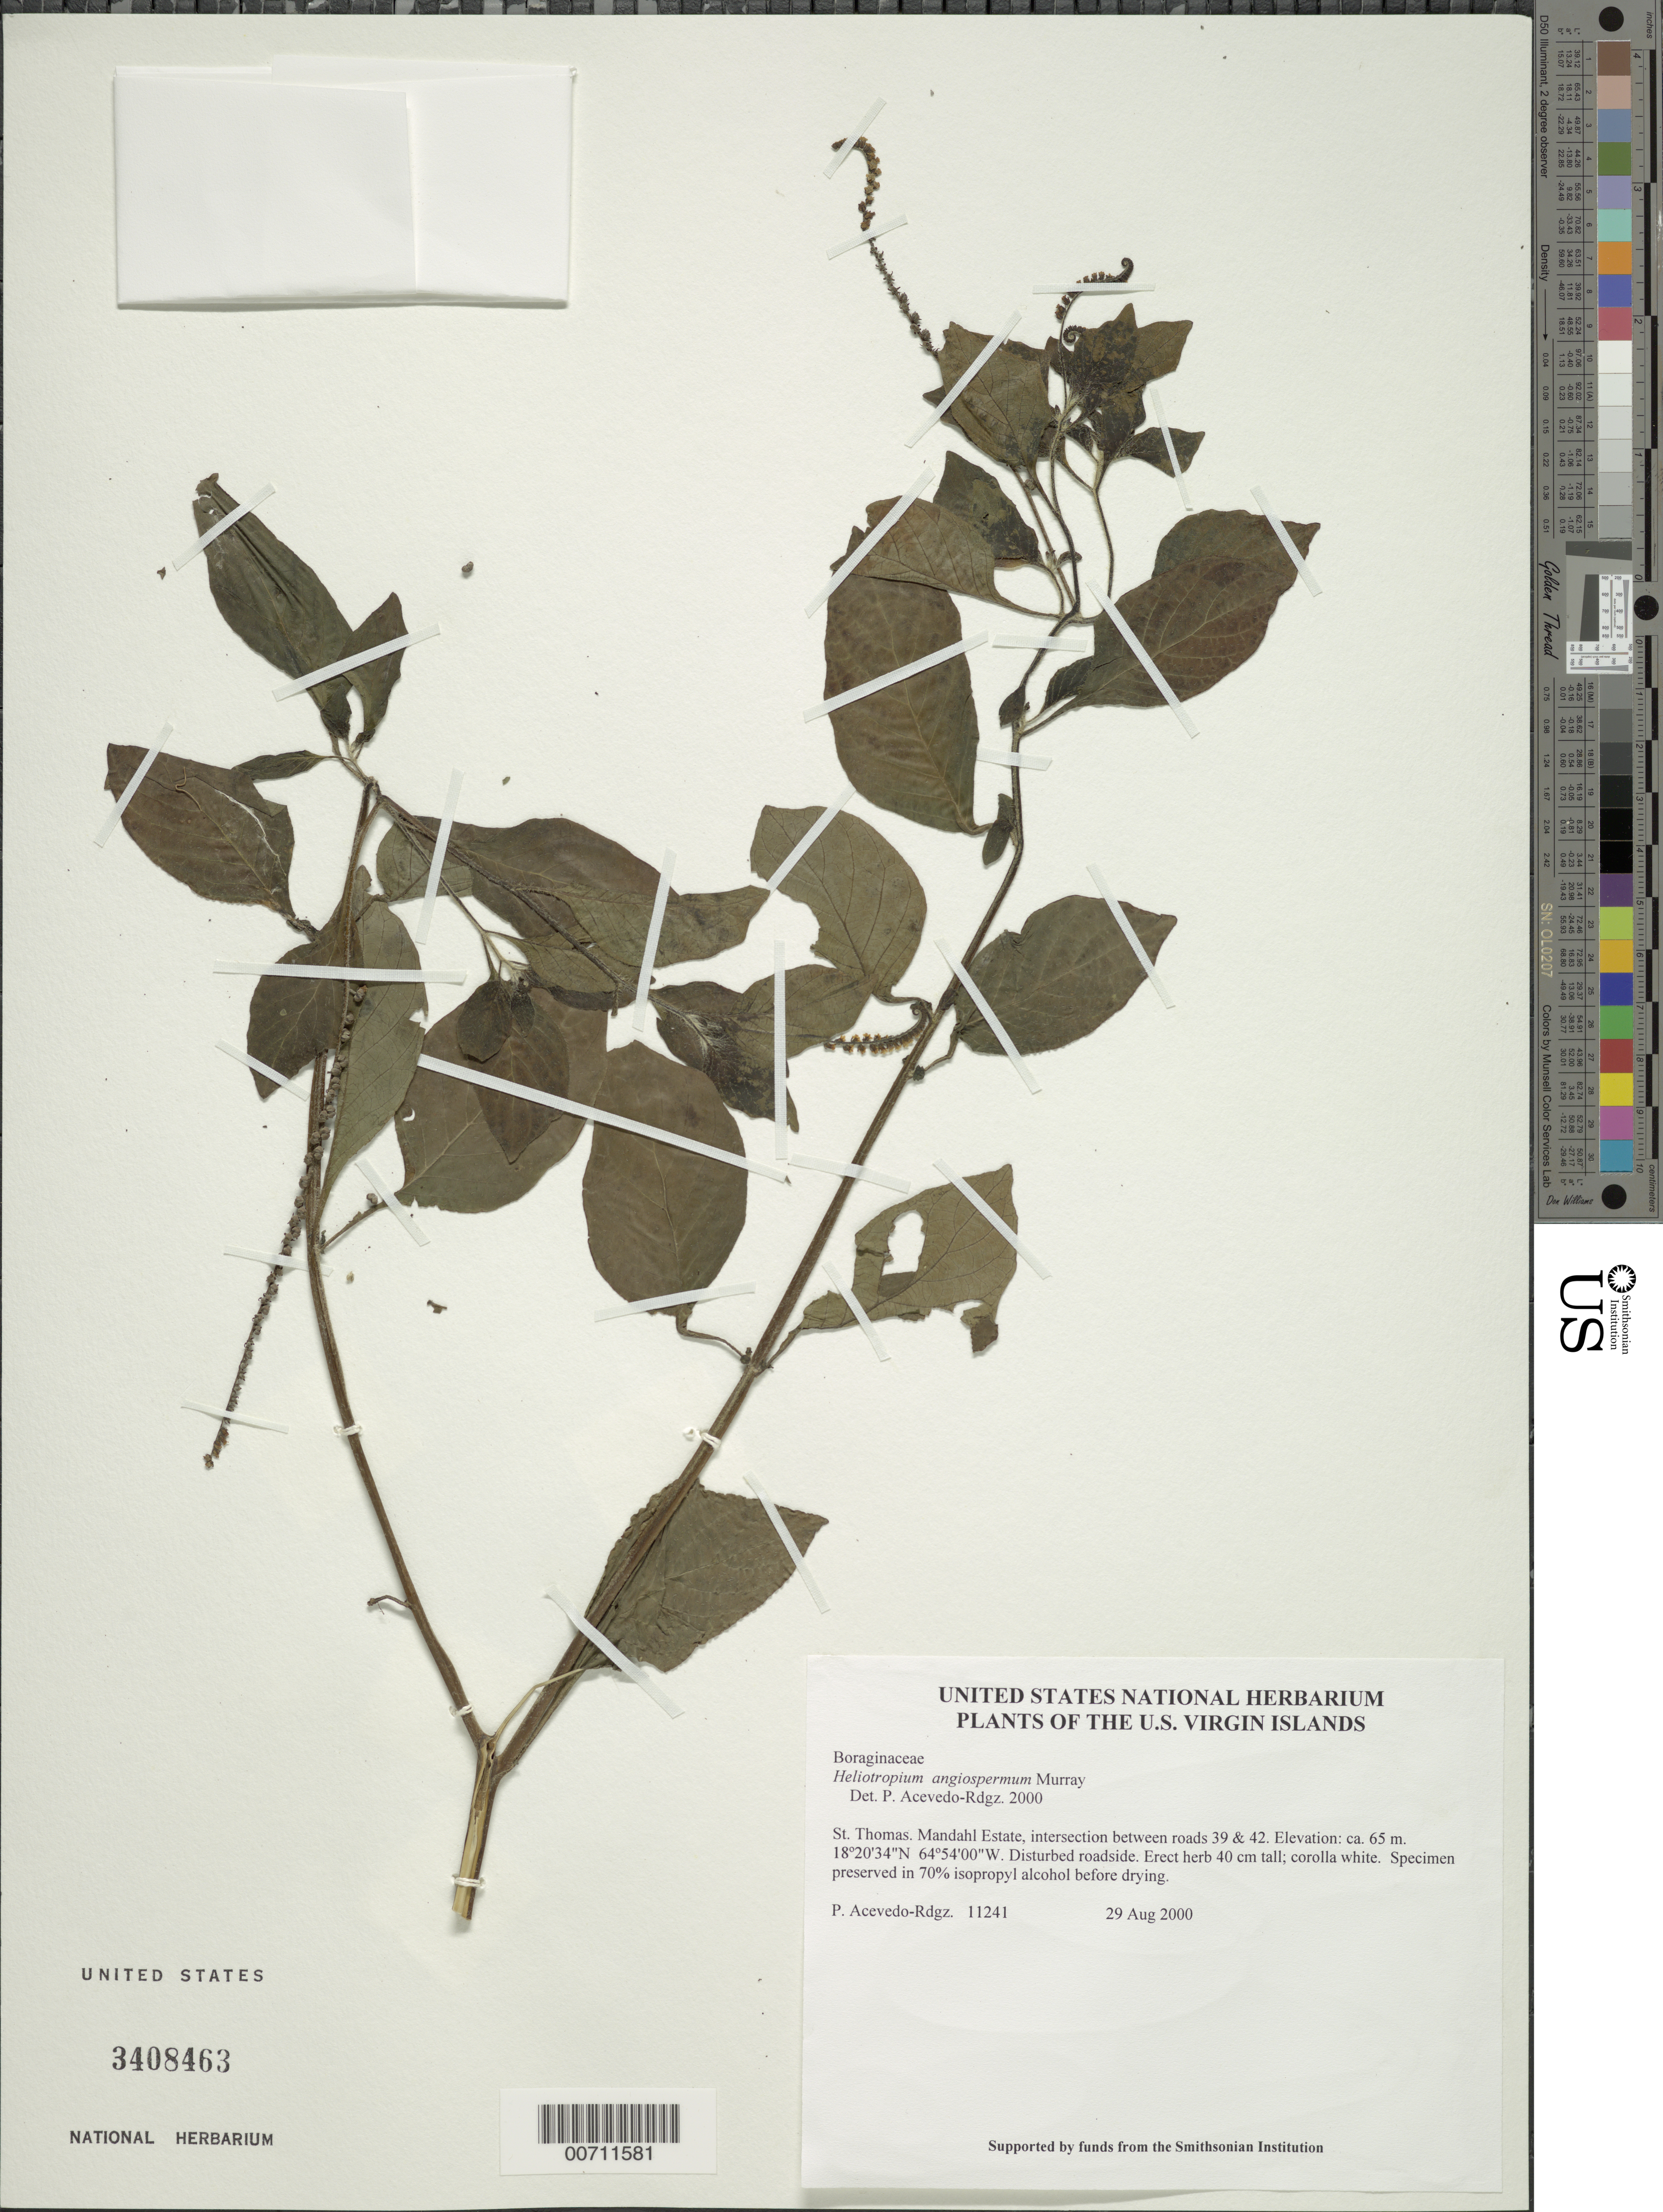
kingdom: Plantae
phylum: Tracheophyta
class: Magnoliopsida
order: Boraginales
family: Heliotropiaceae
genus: Heliotropium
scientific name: Heliotropium angiospermum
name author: Murray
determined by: Acevedo-Rodríguez, P., (BOT), Smithsonian Institution - National Museum of Natural History (UNITED STATES)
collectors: P. Acevedo-Rodr.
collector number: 11241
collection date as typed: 29 Aug 2000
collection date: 2000-08-29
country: U.S. Virgin Islands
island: St. Thomas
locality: Mandahl Estate, intersection between roads 39 & 42.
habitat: Disturbed roadside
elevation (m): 65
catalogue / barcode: US 3408463